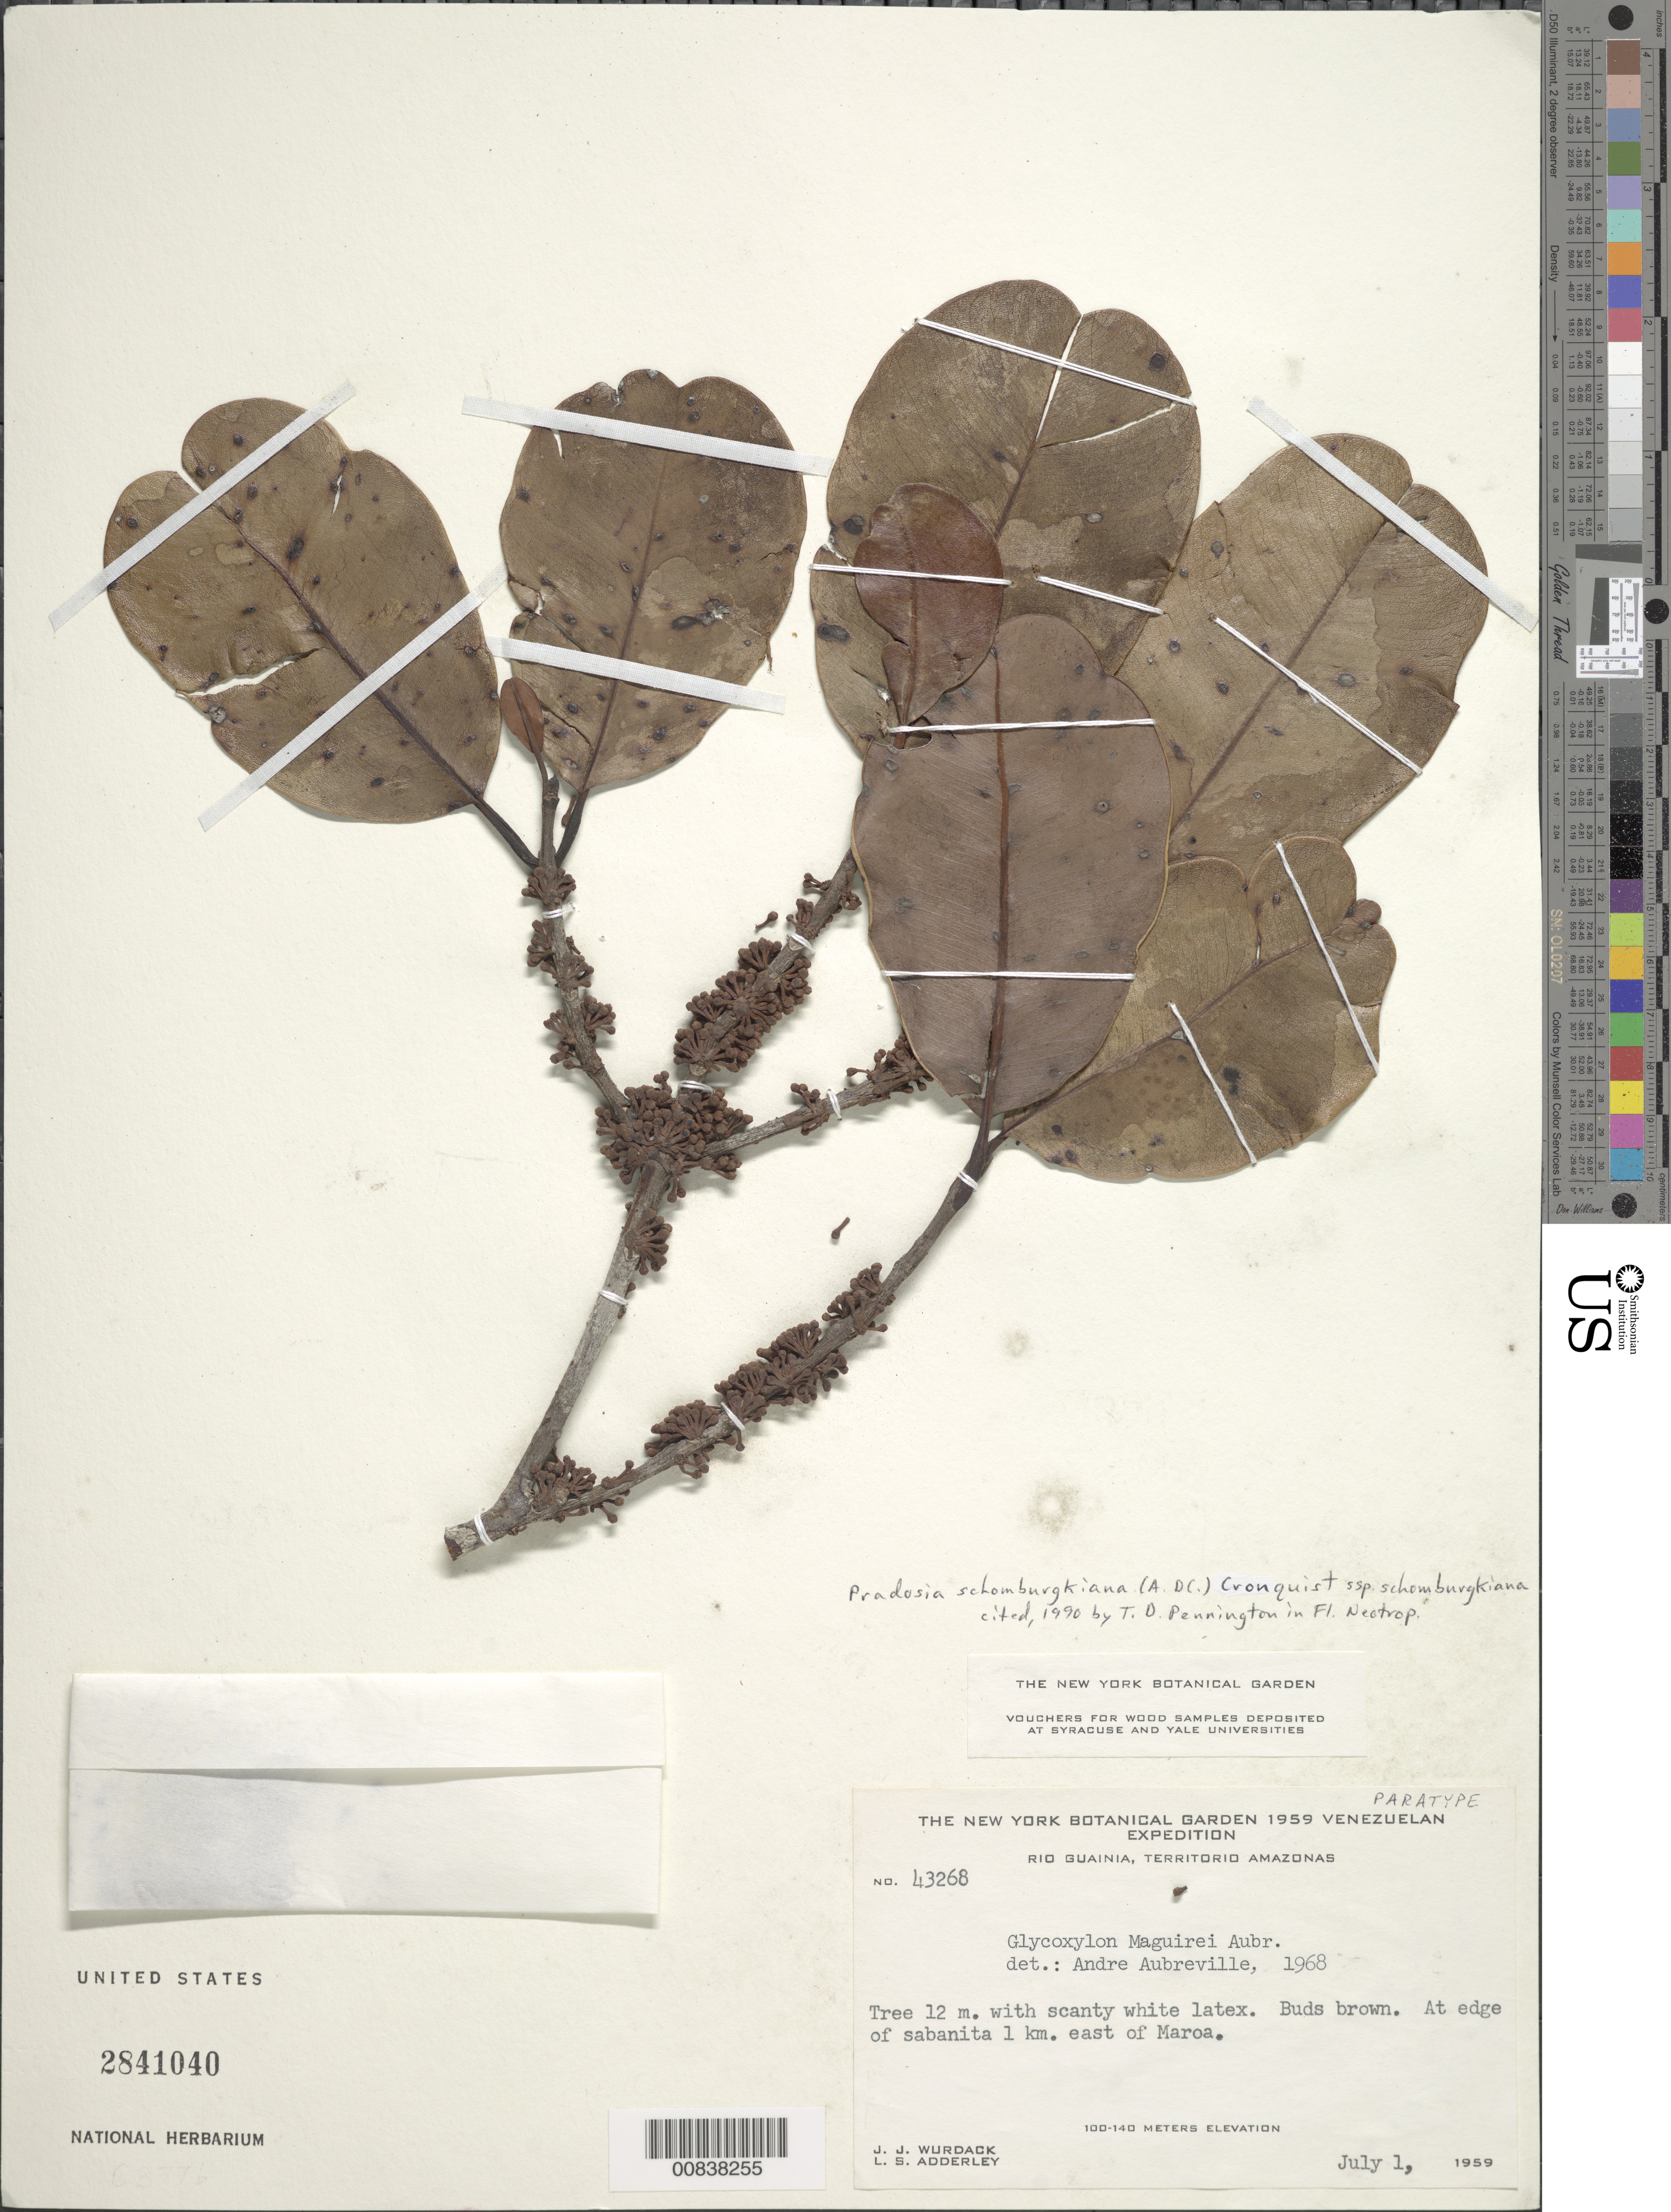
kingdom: Plantae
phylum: Tracheophyta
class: Magnoliopsida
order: Ericales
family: Sapotaceae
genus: Pradosia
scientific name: Pradosia schomburgkiana subsp. schomburgkiana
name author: (A. DC.) Cronq.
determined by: Pennington, T. D., (K)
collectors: J. J. Wurdack & L. S. Adderley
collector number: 43268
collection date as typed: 1-Jul-59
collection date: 1959-07-01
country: Venezuela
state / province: Amazonas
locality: Río Guainía, 1 km E of Maroa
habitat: Sabanita edge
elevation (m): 100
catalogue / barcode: US 2841040